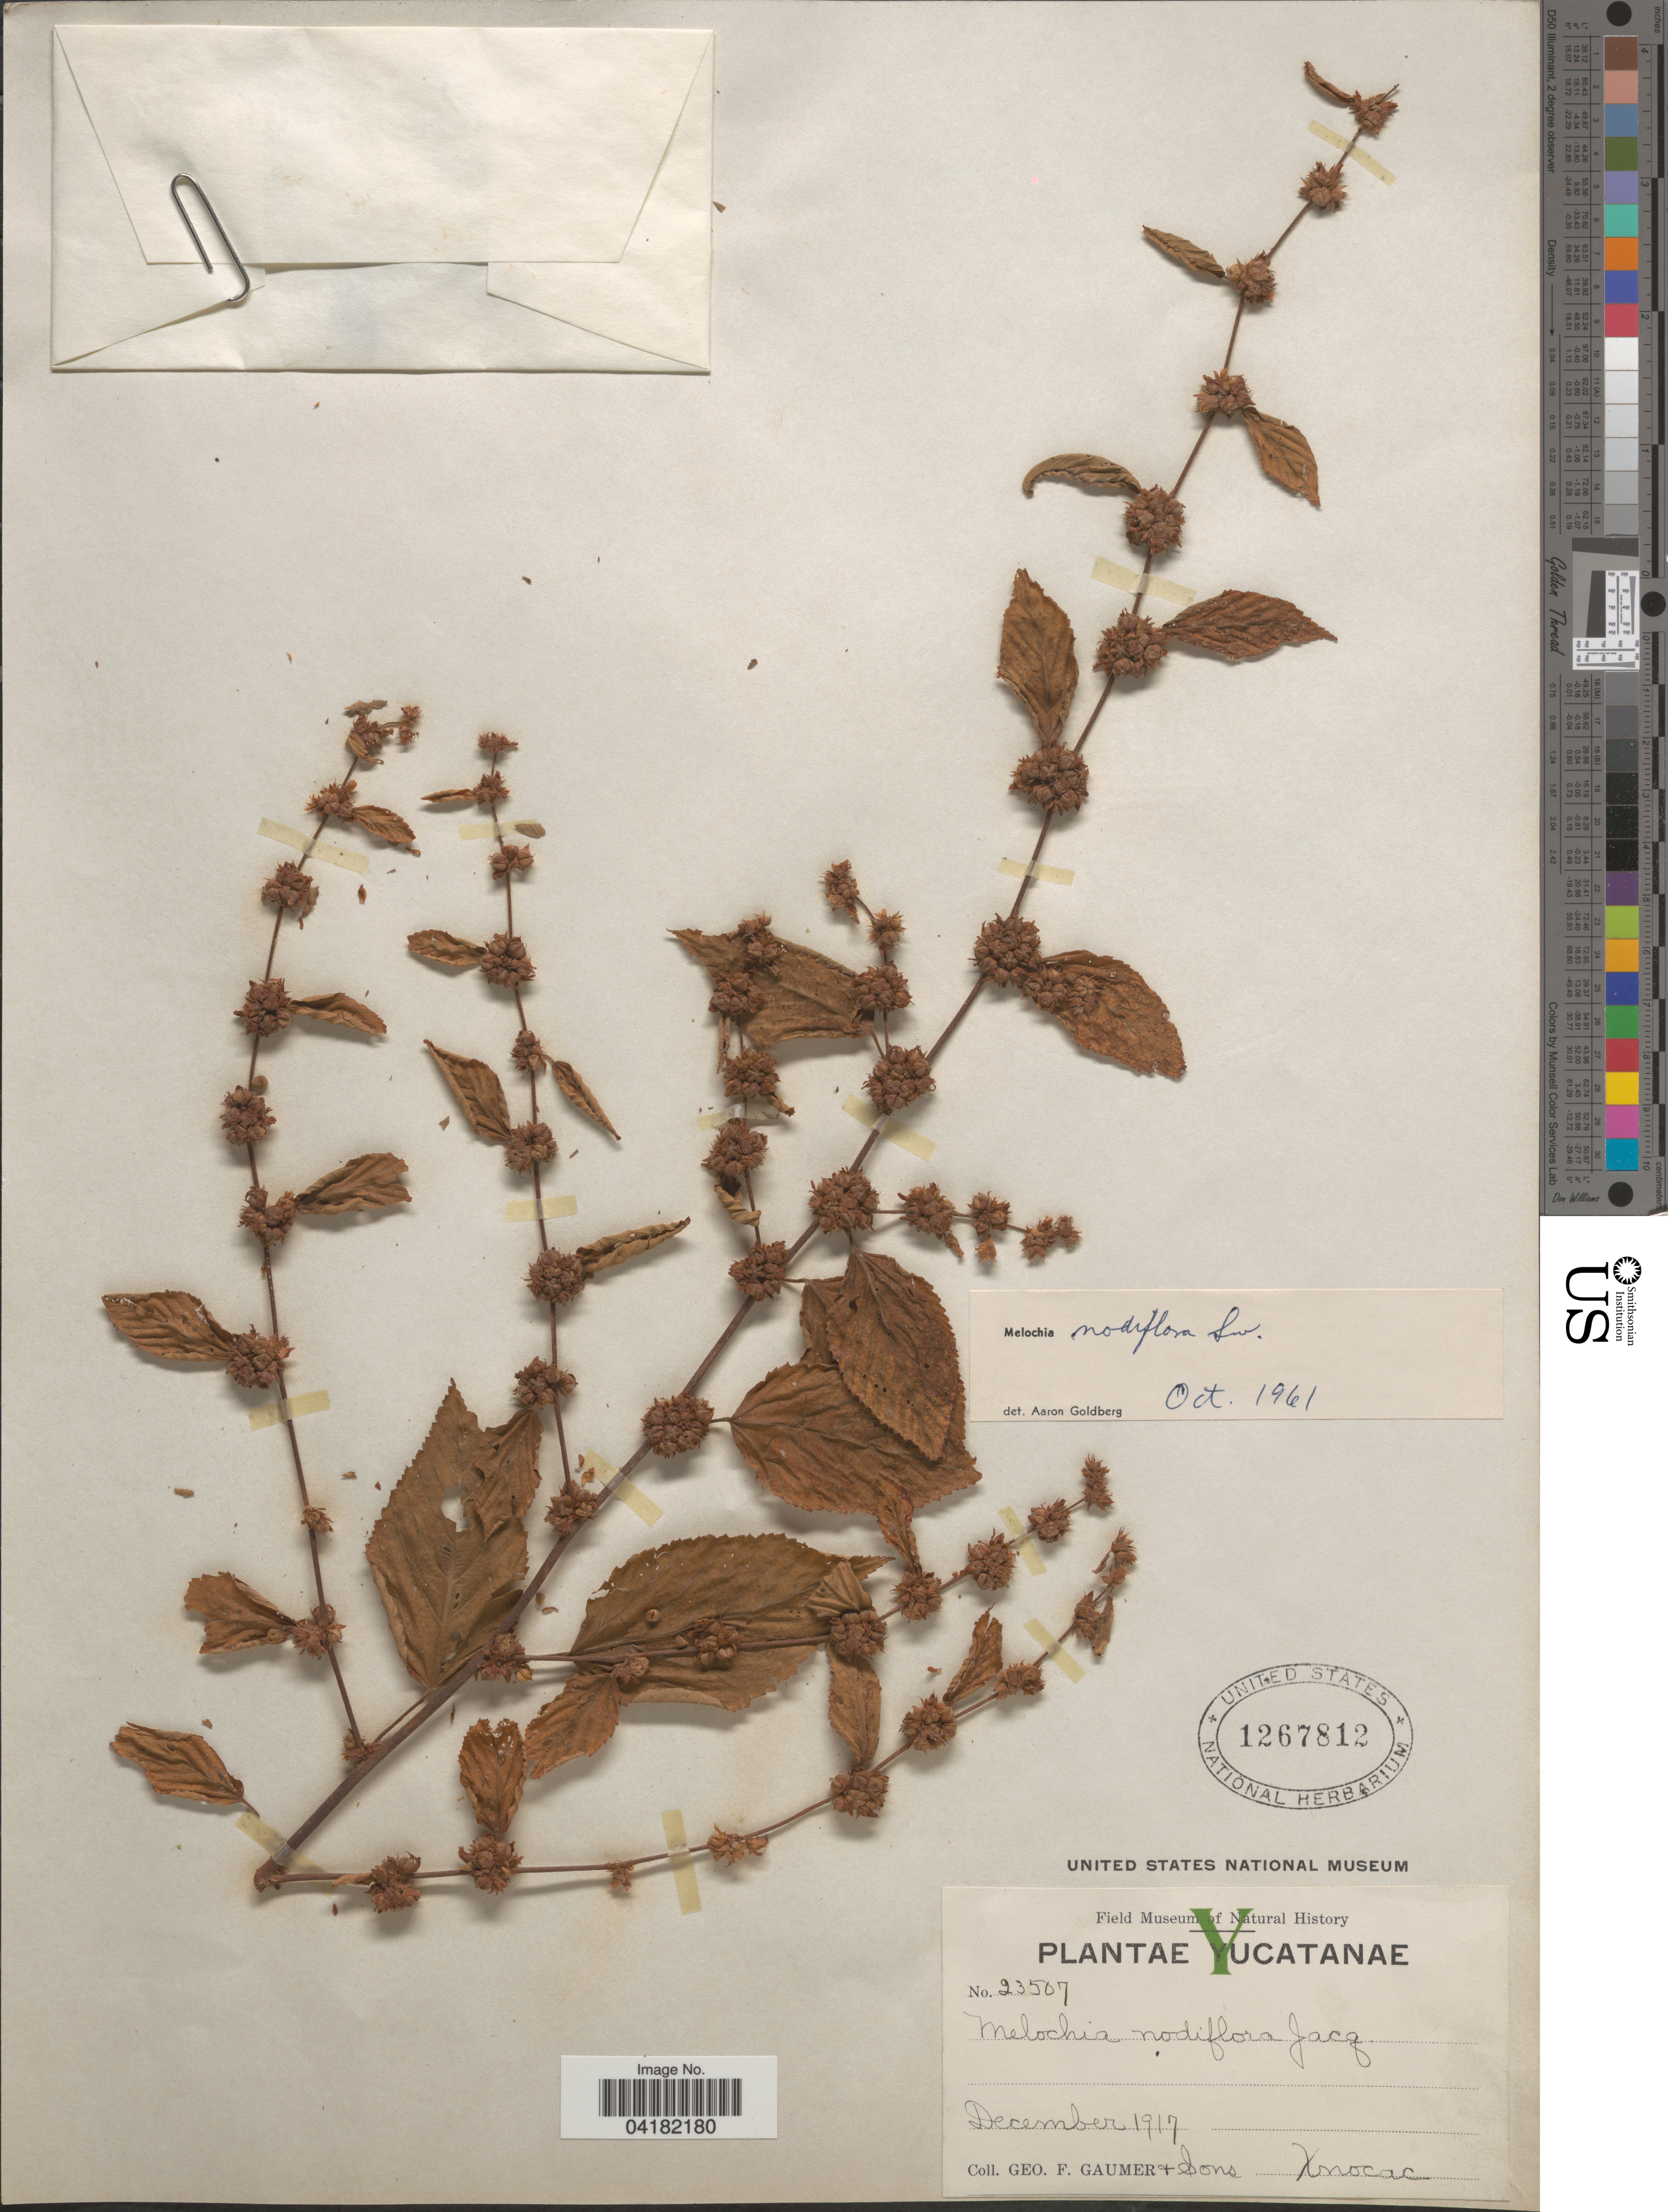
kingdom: Plantae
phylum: Tracheophyta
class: Magnoliopsida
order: Malvales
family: Malvaceae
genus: Melochia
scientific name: Melochia nodiflora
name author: Sw.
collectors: G. F. Gaumer & Sons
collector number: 23507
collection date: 1917-12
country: Mexico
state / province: Yucatán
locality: Yucatanae.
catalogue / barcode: US 1267812